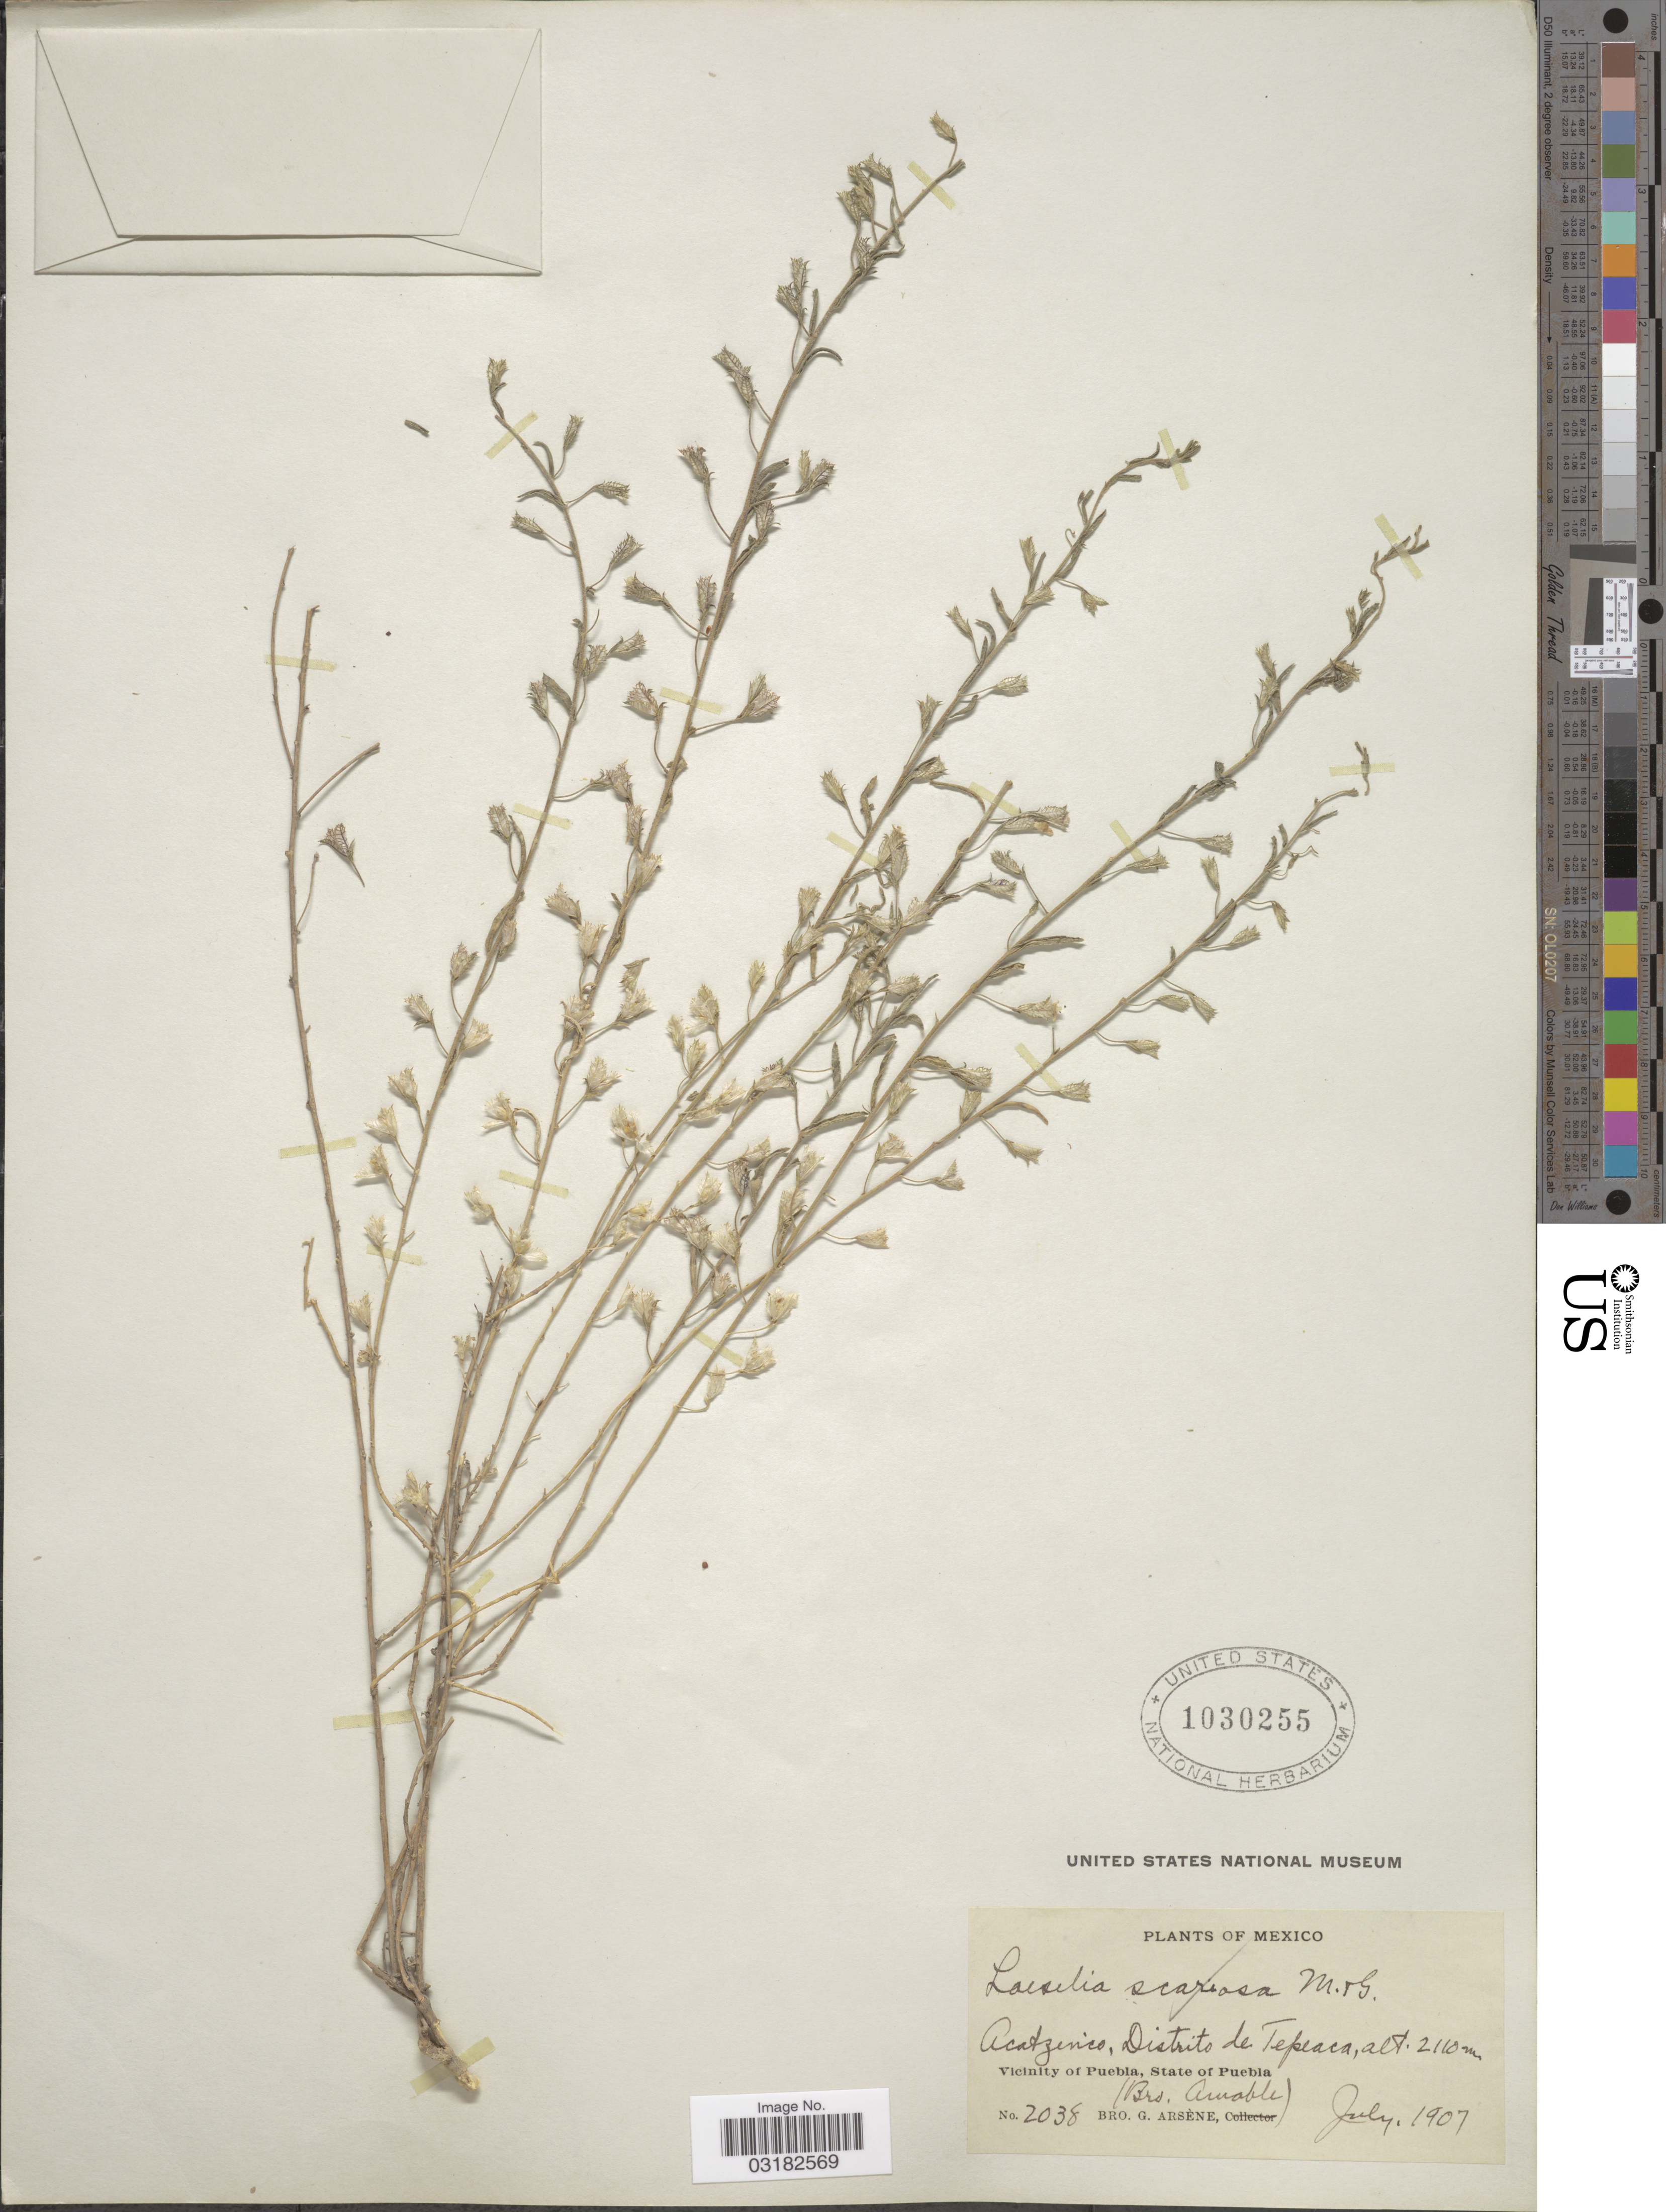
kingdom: Plantae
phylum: Tracheophyta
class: Magnoliopsida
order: Ericales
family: Polemoniaceae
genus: Loeselia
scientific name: Loeselia scariosa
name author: (M. Martens) Walp.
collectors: Bro. G. Arsène & B. Amable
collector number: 2038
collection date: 1907-07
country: Mexico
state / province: Puebla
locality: Acatzinco, Distrito de Tepeaca. Vicinity of Puebla, State Puebla.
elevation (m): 2110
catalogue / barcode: US 1030255